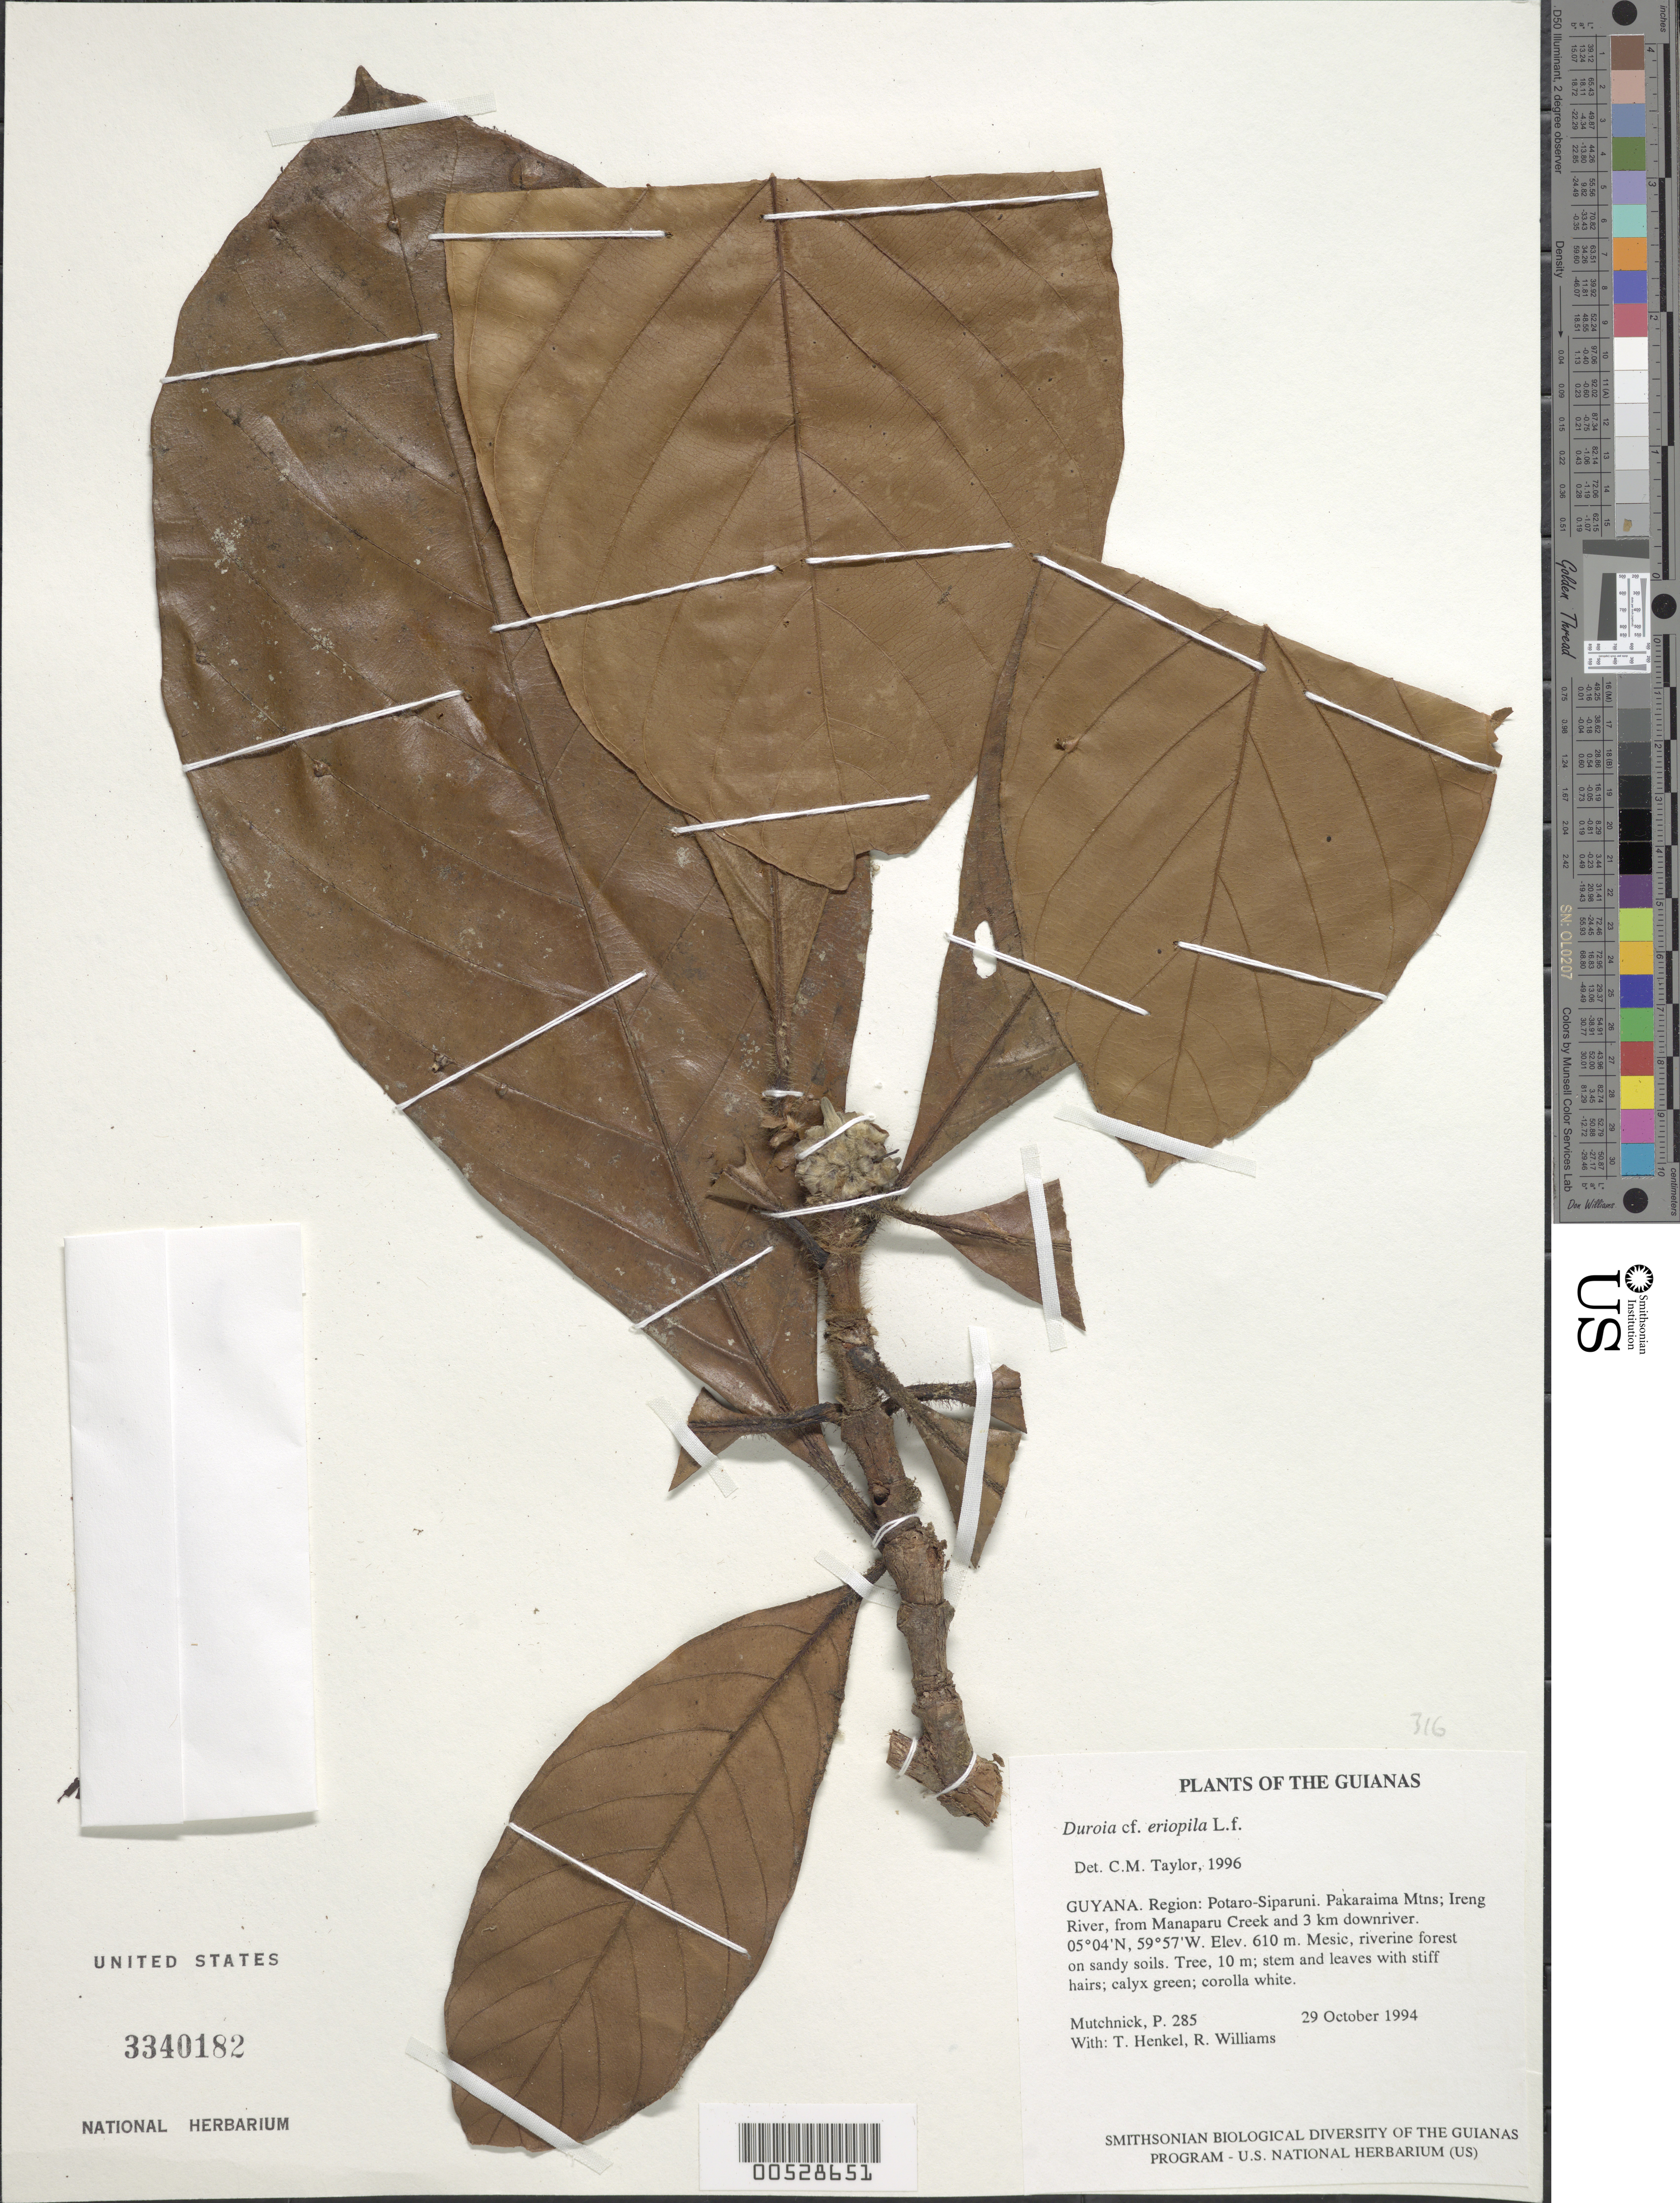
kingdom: Plantae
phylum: Tracheophyta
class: Magnoliopsida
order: Gentianales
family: Rubiaceae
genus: Duroia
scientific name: Duroia eriopila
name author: L. f.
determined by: Taylor, Charlotte M.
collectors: P. Mutchnick, T. Henkel & R. Williams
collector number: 285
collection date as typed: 29 October 1994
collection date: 1994-10-29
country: Guyana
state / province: Potaro-Siparuni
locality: Pakaraima Mtns; Ireng River, from Manaparu Creek and 3 km downriver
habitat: Mesic, riverine forest on sandy soils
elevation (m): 610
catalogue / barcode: US 3340182